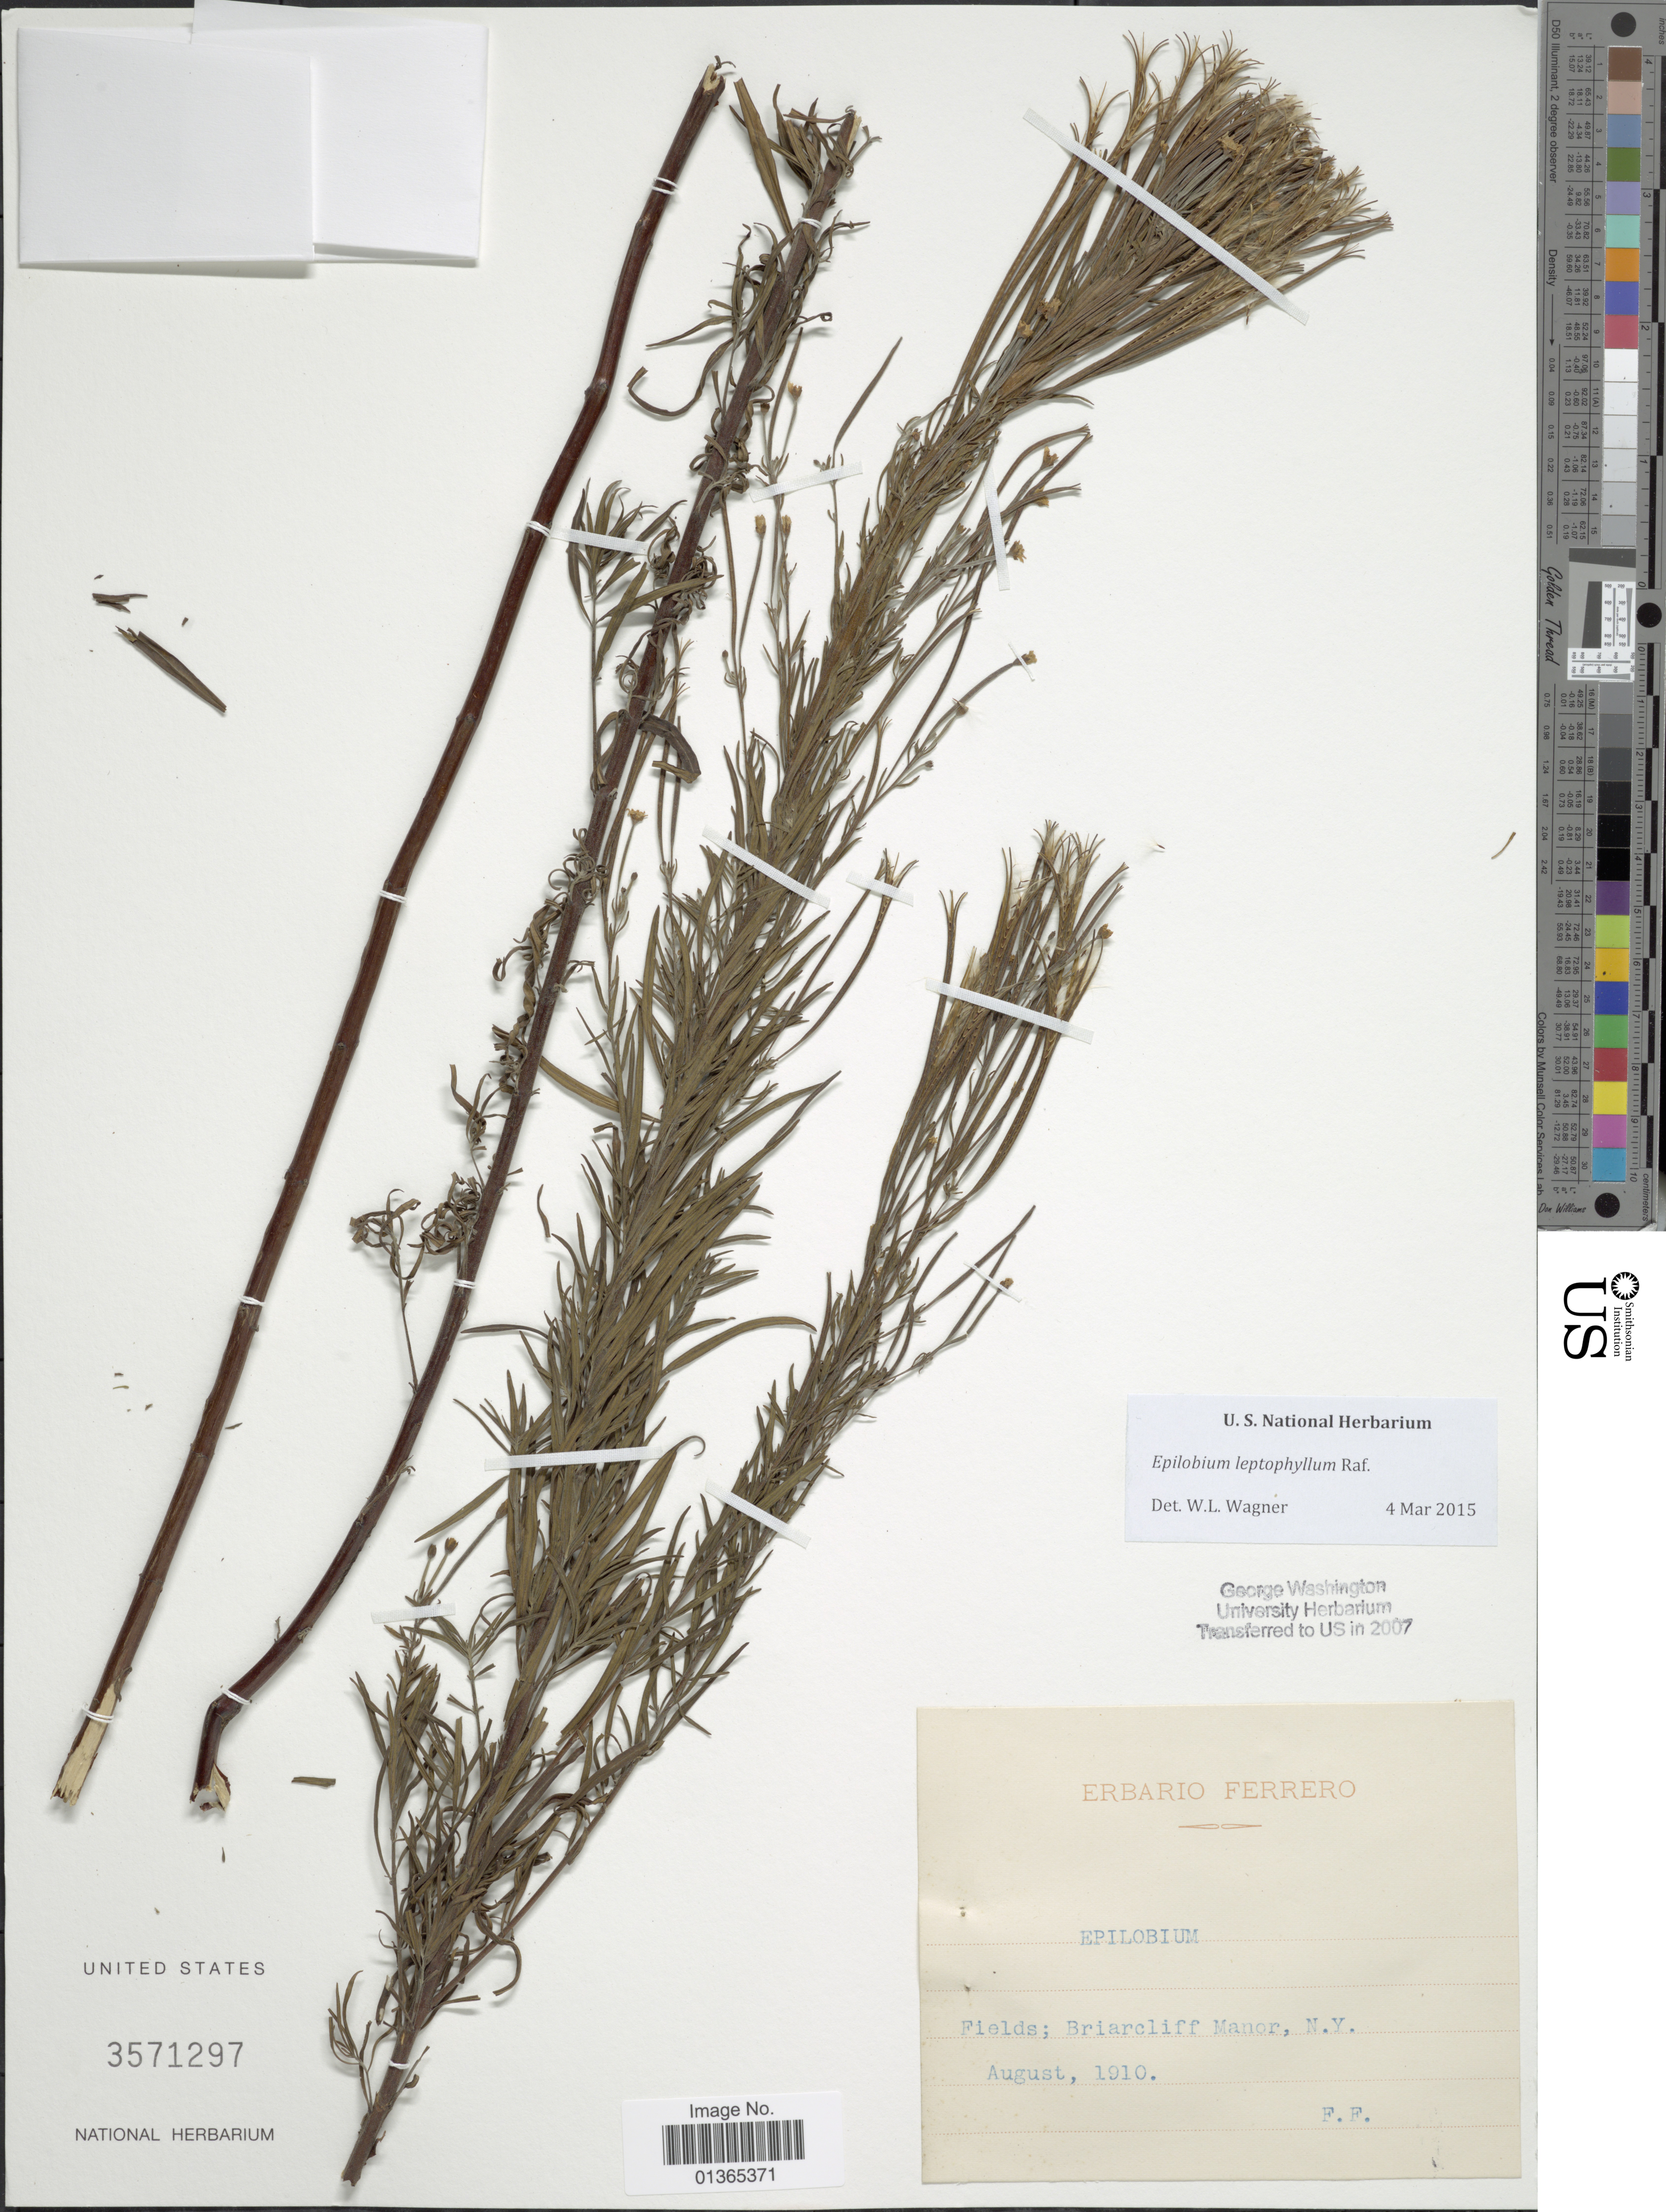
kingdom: Plantae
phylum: Tracheophyta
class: Magnoliopsida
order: Myrtales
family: Onagraceae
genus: Epilobium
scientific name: Epilobium leptophyllum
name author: Raf.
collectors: F. Ferrero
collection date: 1910-08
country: United States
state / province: New York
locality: Fields; Briarcliff Manor.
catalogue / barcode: US 3571297